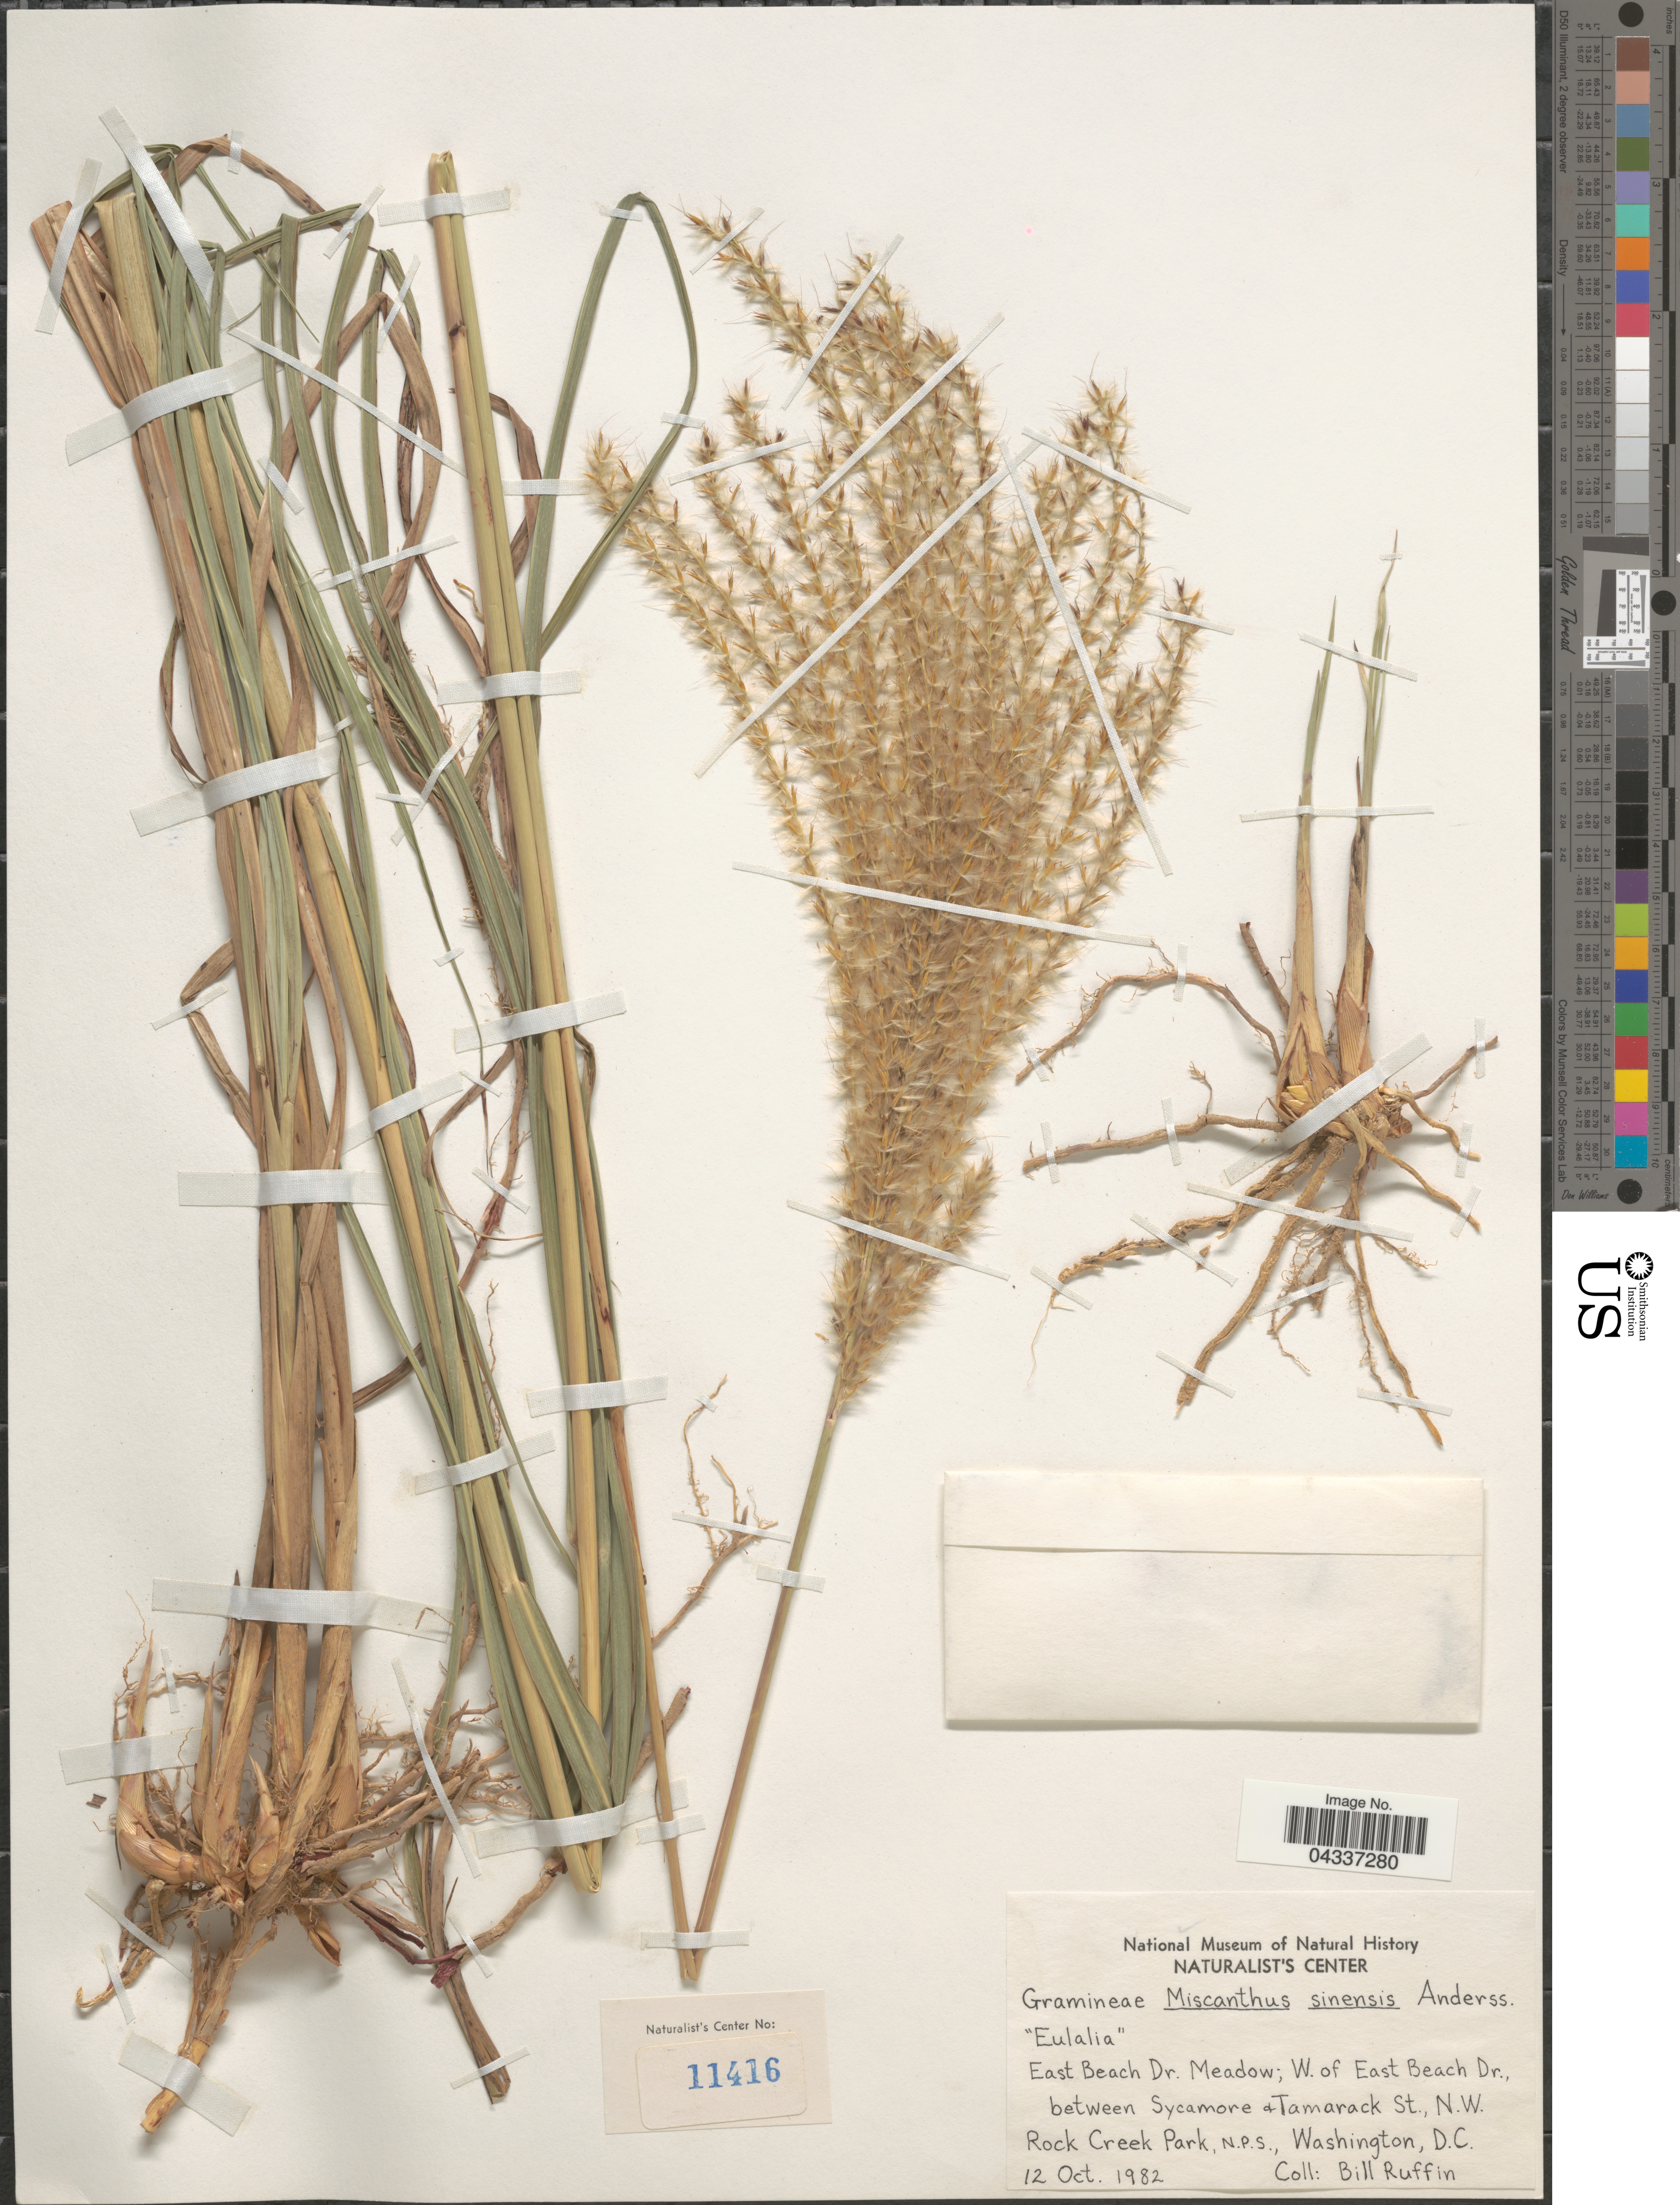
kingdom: Plantae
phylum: Tracheophyta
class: Liliopsida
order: Poales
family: Poaceae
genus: Miscanthus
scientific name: Miscanthus sinensis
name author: Andersson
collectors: B. Ruffin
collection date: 1982-10-12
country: United States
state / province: District of Columbia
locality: East Beach Dr. Meadow; W. of East Beach Dr., between Sycamore + Tamarack St., N.W. Rock Creek Park, N.P.S., Washington, D.C.